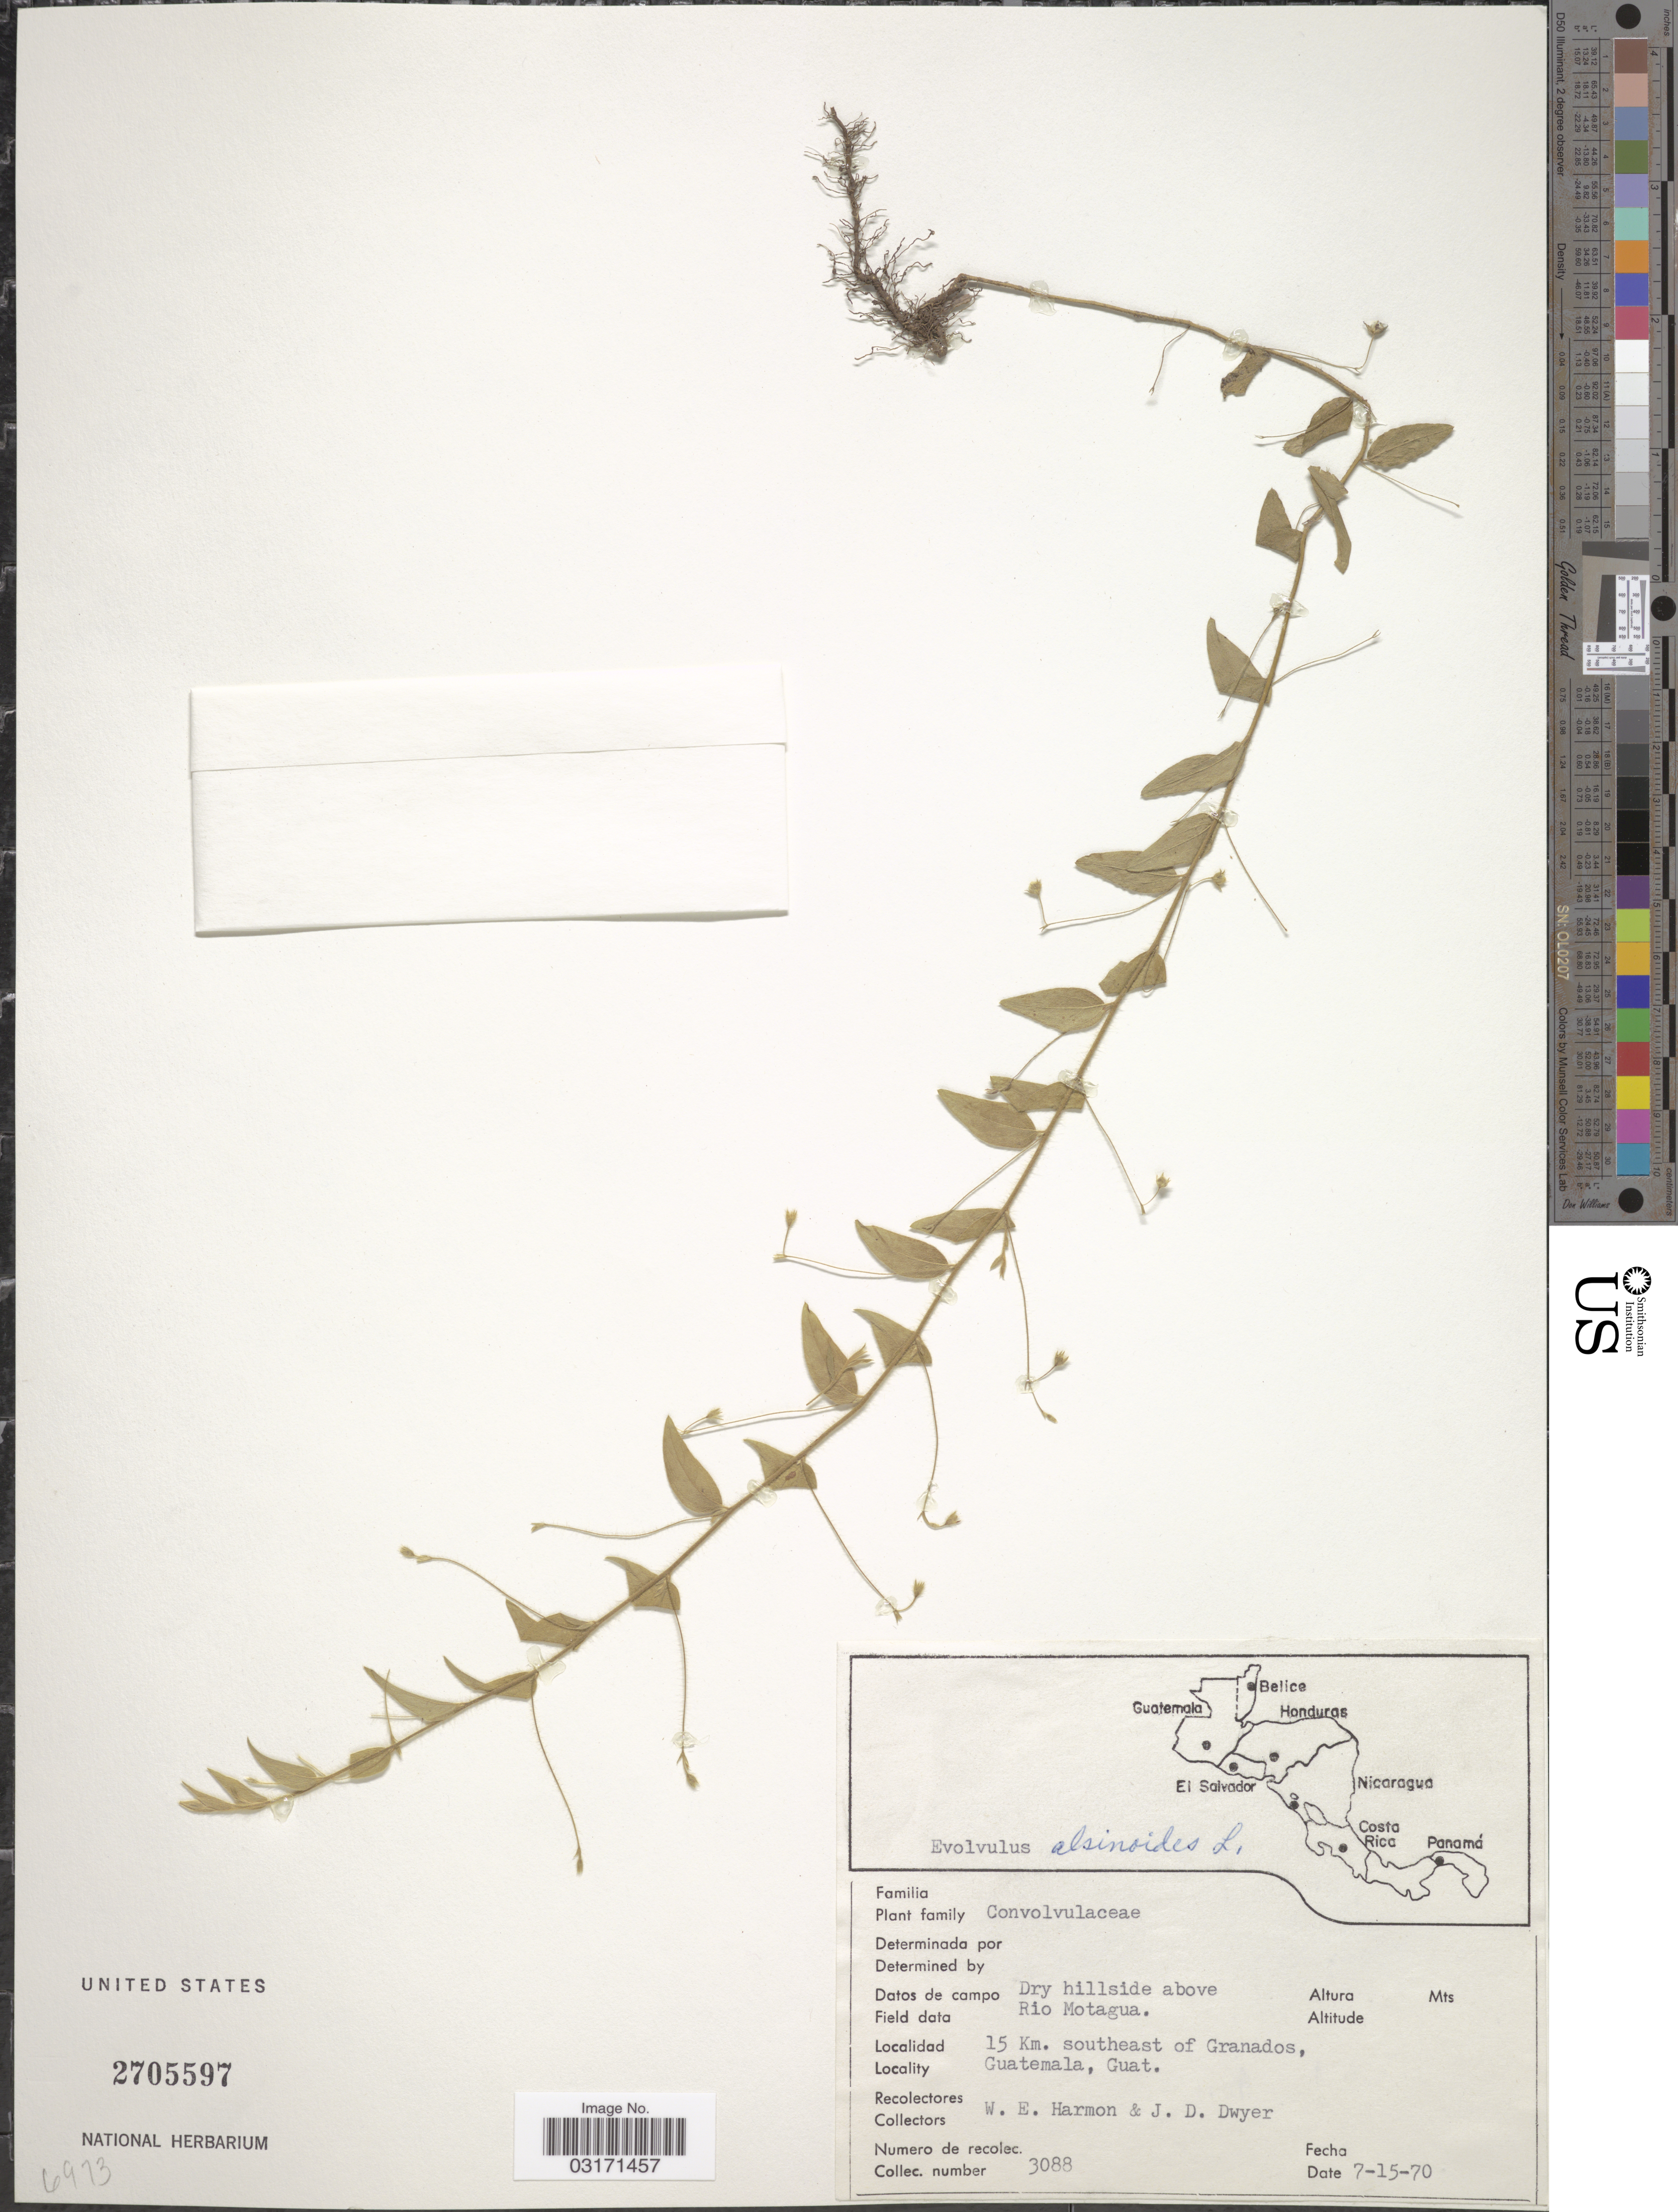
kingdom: Plantae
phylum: Tracheophyta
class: Magnoliopsida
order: Solanales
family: Convolvulaceae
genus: Evolvulus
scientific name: Evolvulus alsinoides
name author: (L.) L.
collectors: W. E. Harmon & J. D. Dwyer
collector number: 3088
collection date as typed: Transcribed d/m/y: 15/7/70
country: Guatemala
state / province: Guatemala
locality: Rio Motagua, 15 Km. southeast of Granados, Guatemala, Guat.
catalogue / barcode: US 2705597